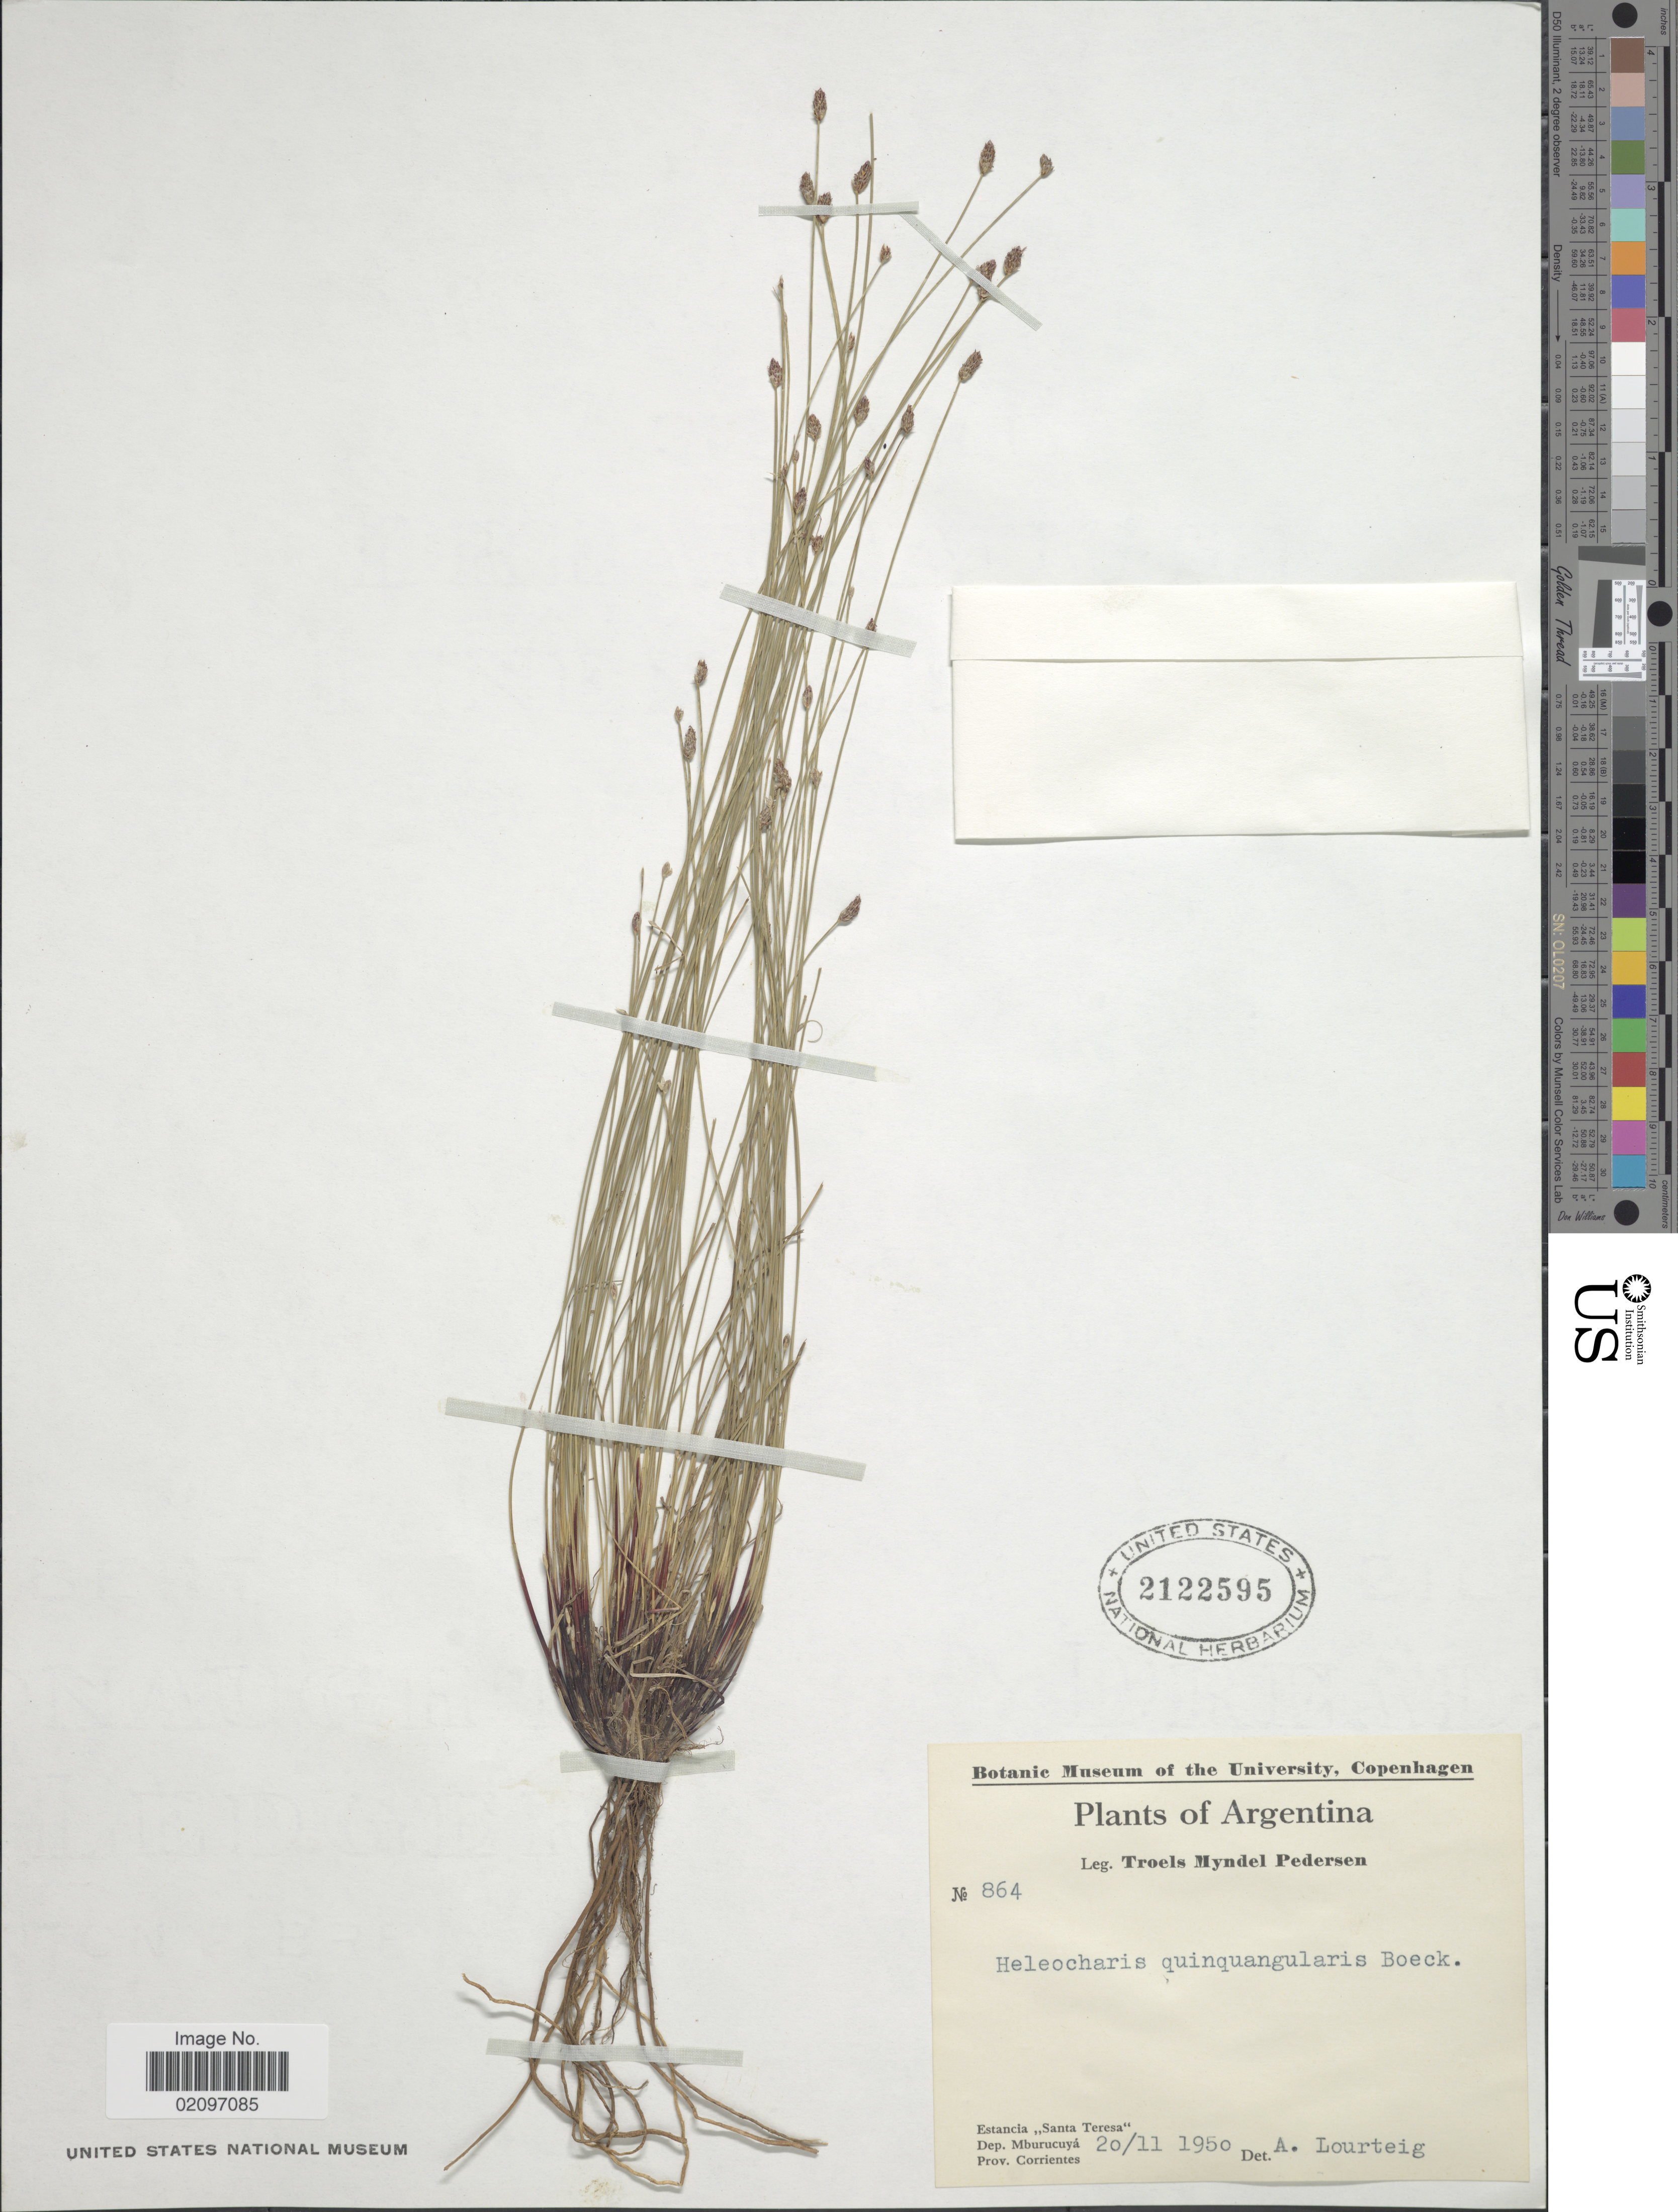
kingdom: Plantae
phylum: Tracheophyta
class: Liliopsida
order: Poales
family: Cyperaceae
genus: Eleocharis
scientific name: Eleocharis quinquangularis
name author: Boeckeler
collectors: T. Pederson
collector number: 864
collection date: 1950-11-20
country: Argentina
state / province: Corrientes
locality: Estancia "Santa Teresa", Dep. Mburucuya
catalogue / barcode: US 2122595